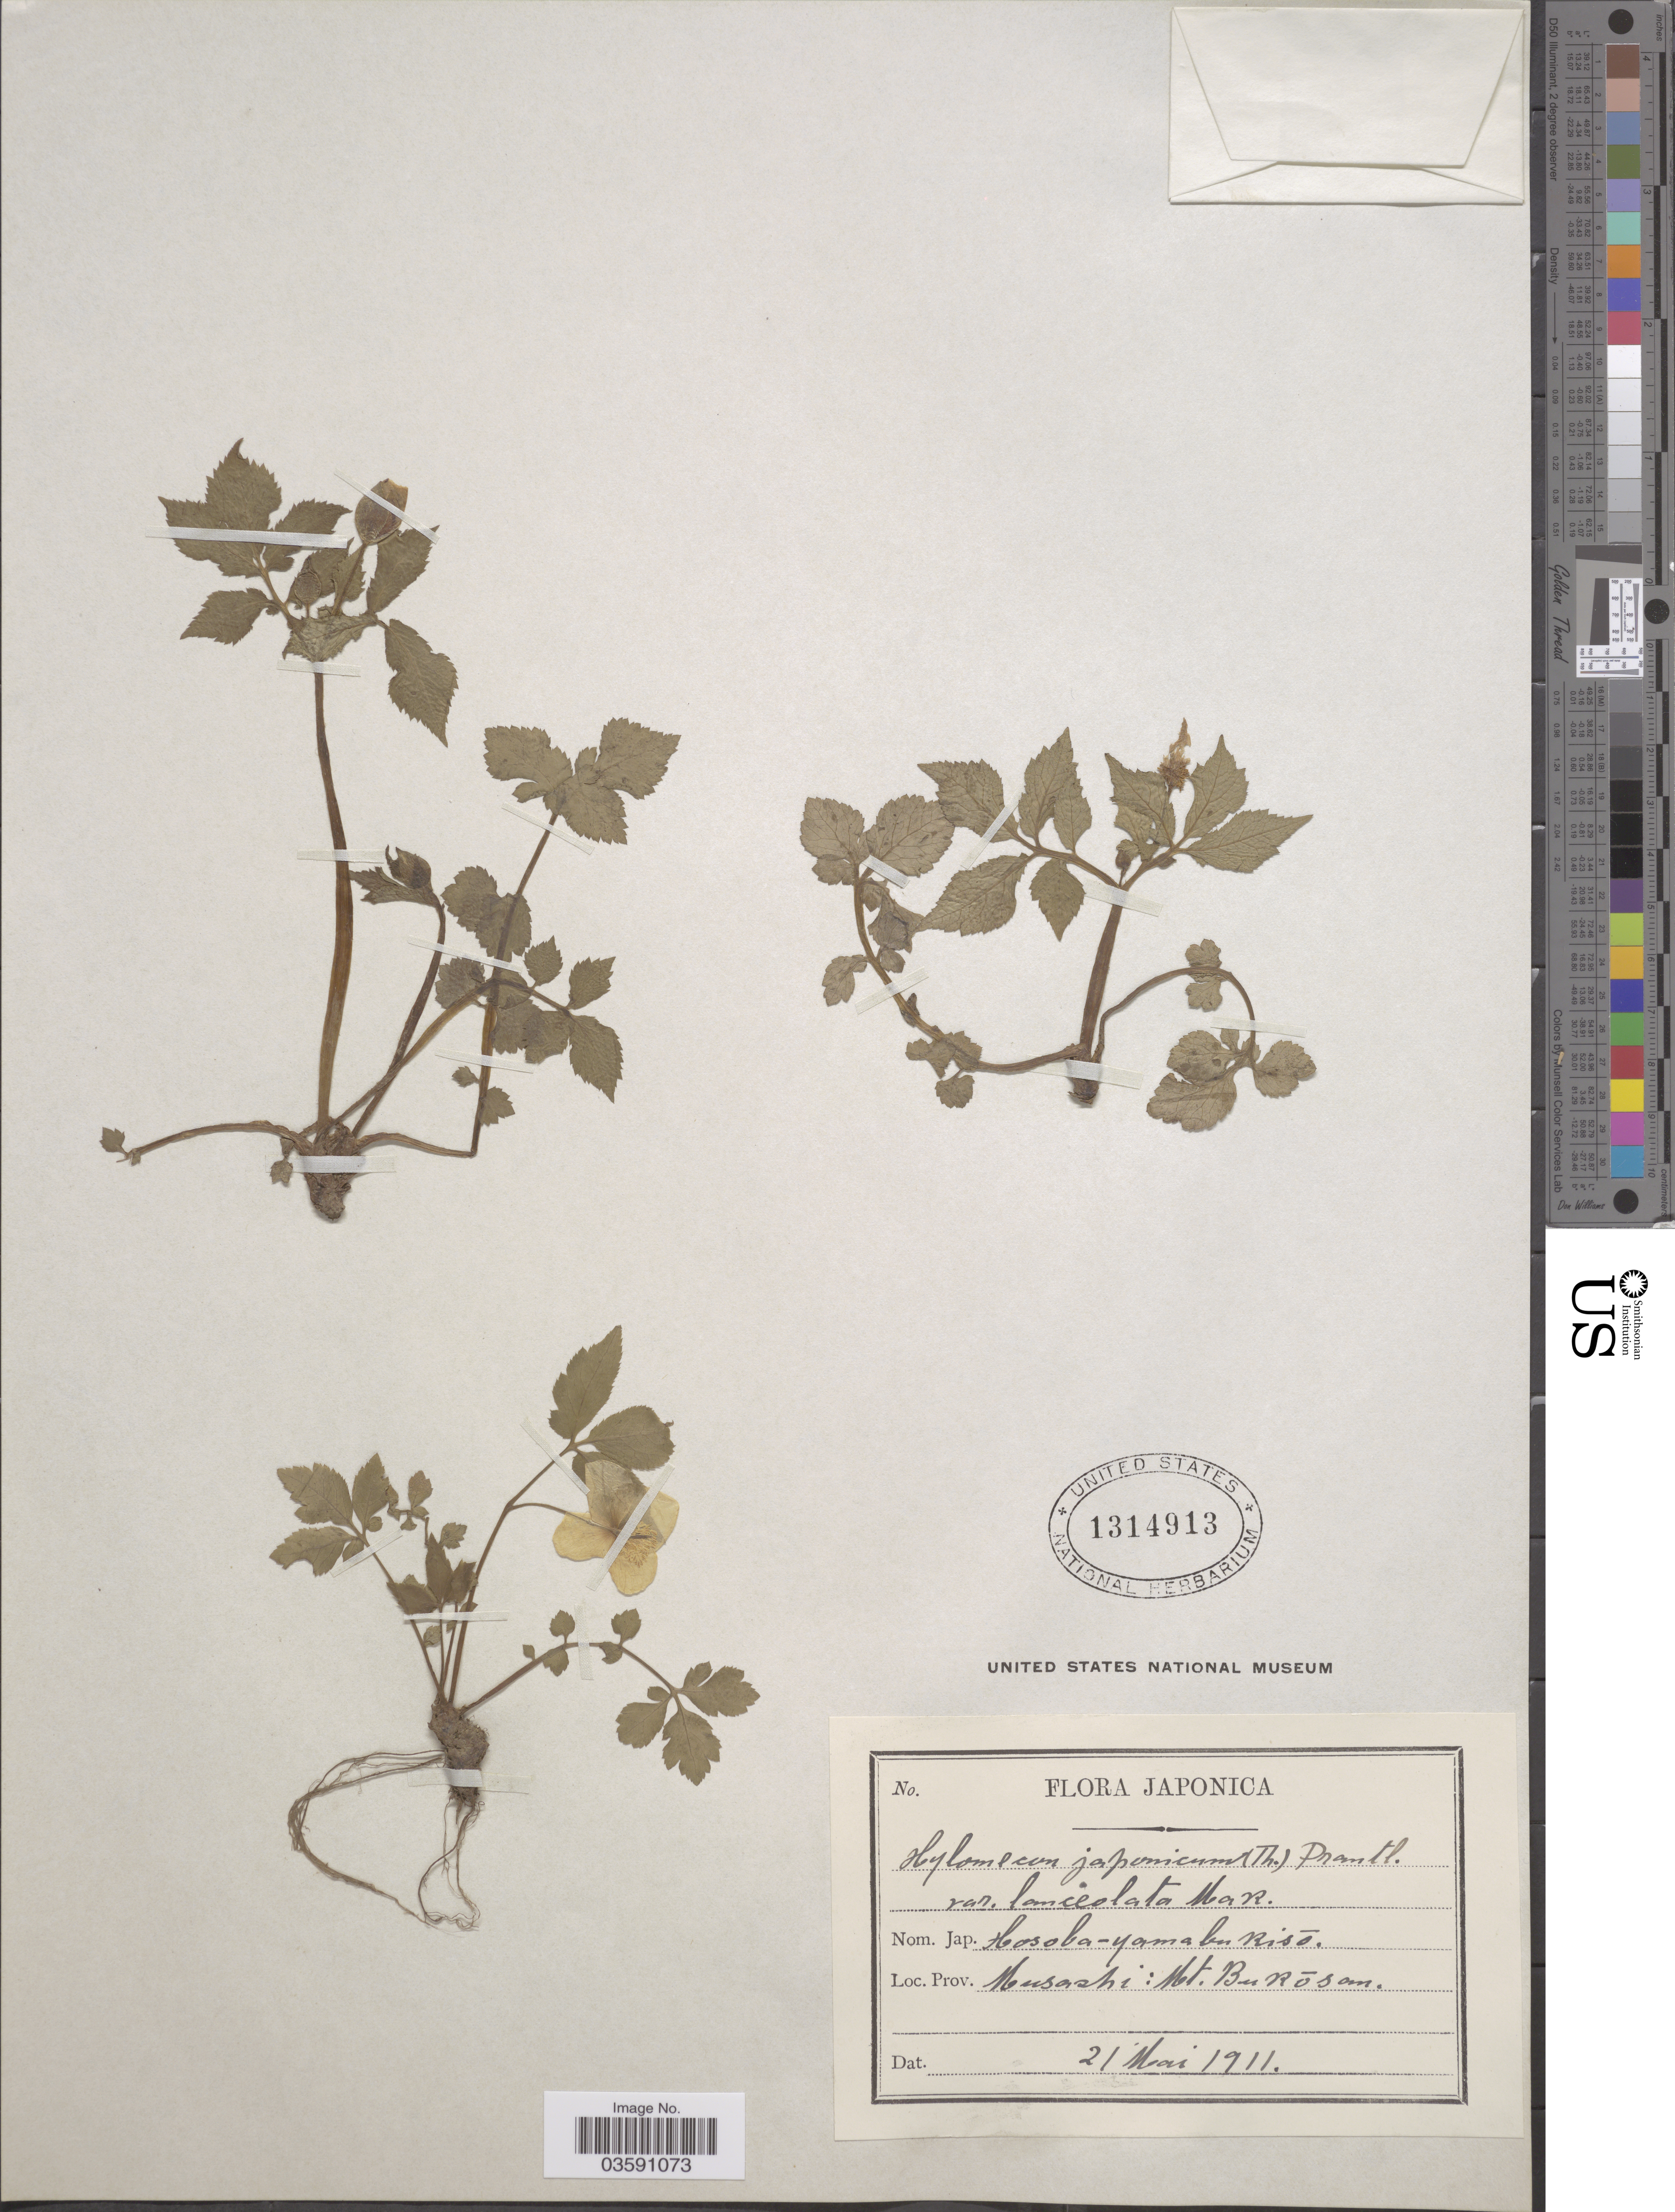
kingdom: Plantae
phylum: Tracheophyta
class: Magnoliopsida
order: Ranunculales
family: Papaveraceae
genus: Hylomecon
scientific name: Hylomecon japonica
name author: (Thunb.) Prantl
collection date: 1911-05-21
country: Japan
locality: Prov. Musashi: Mt. Bukosan.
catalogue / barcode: US 1314913